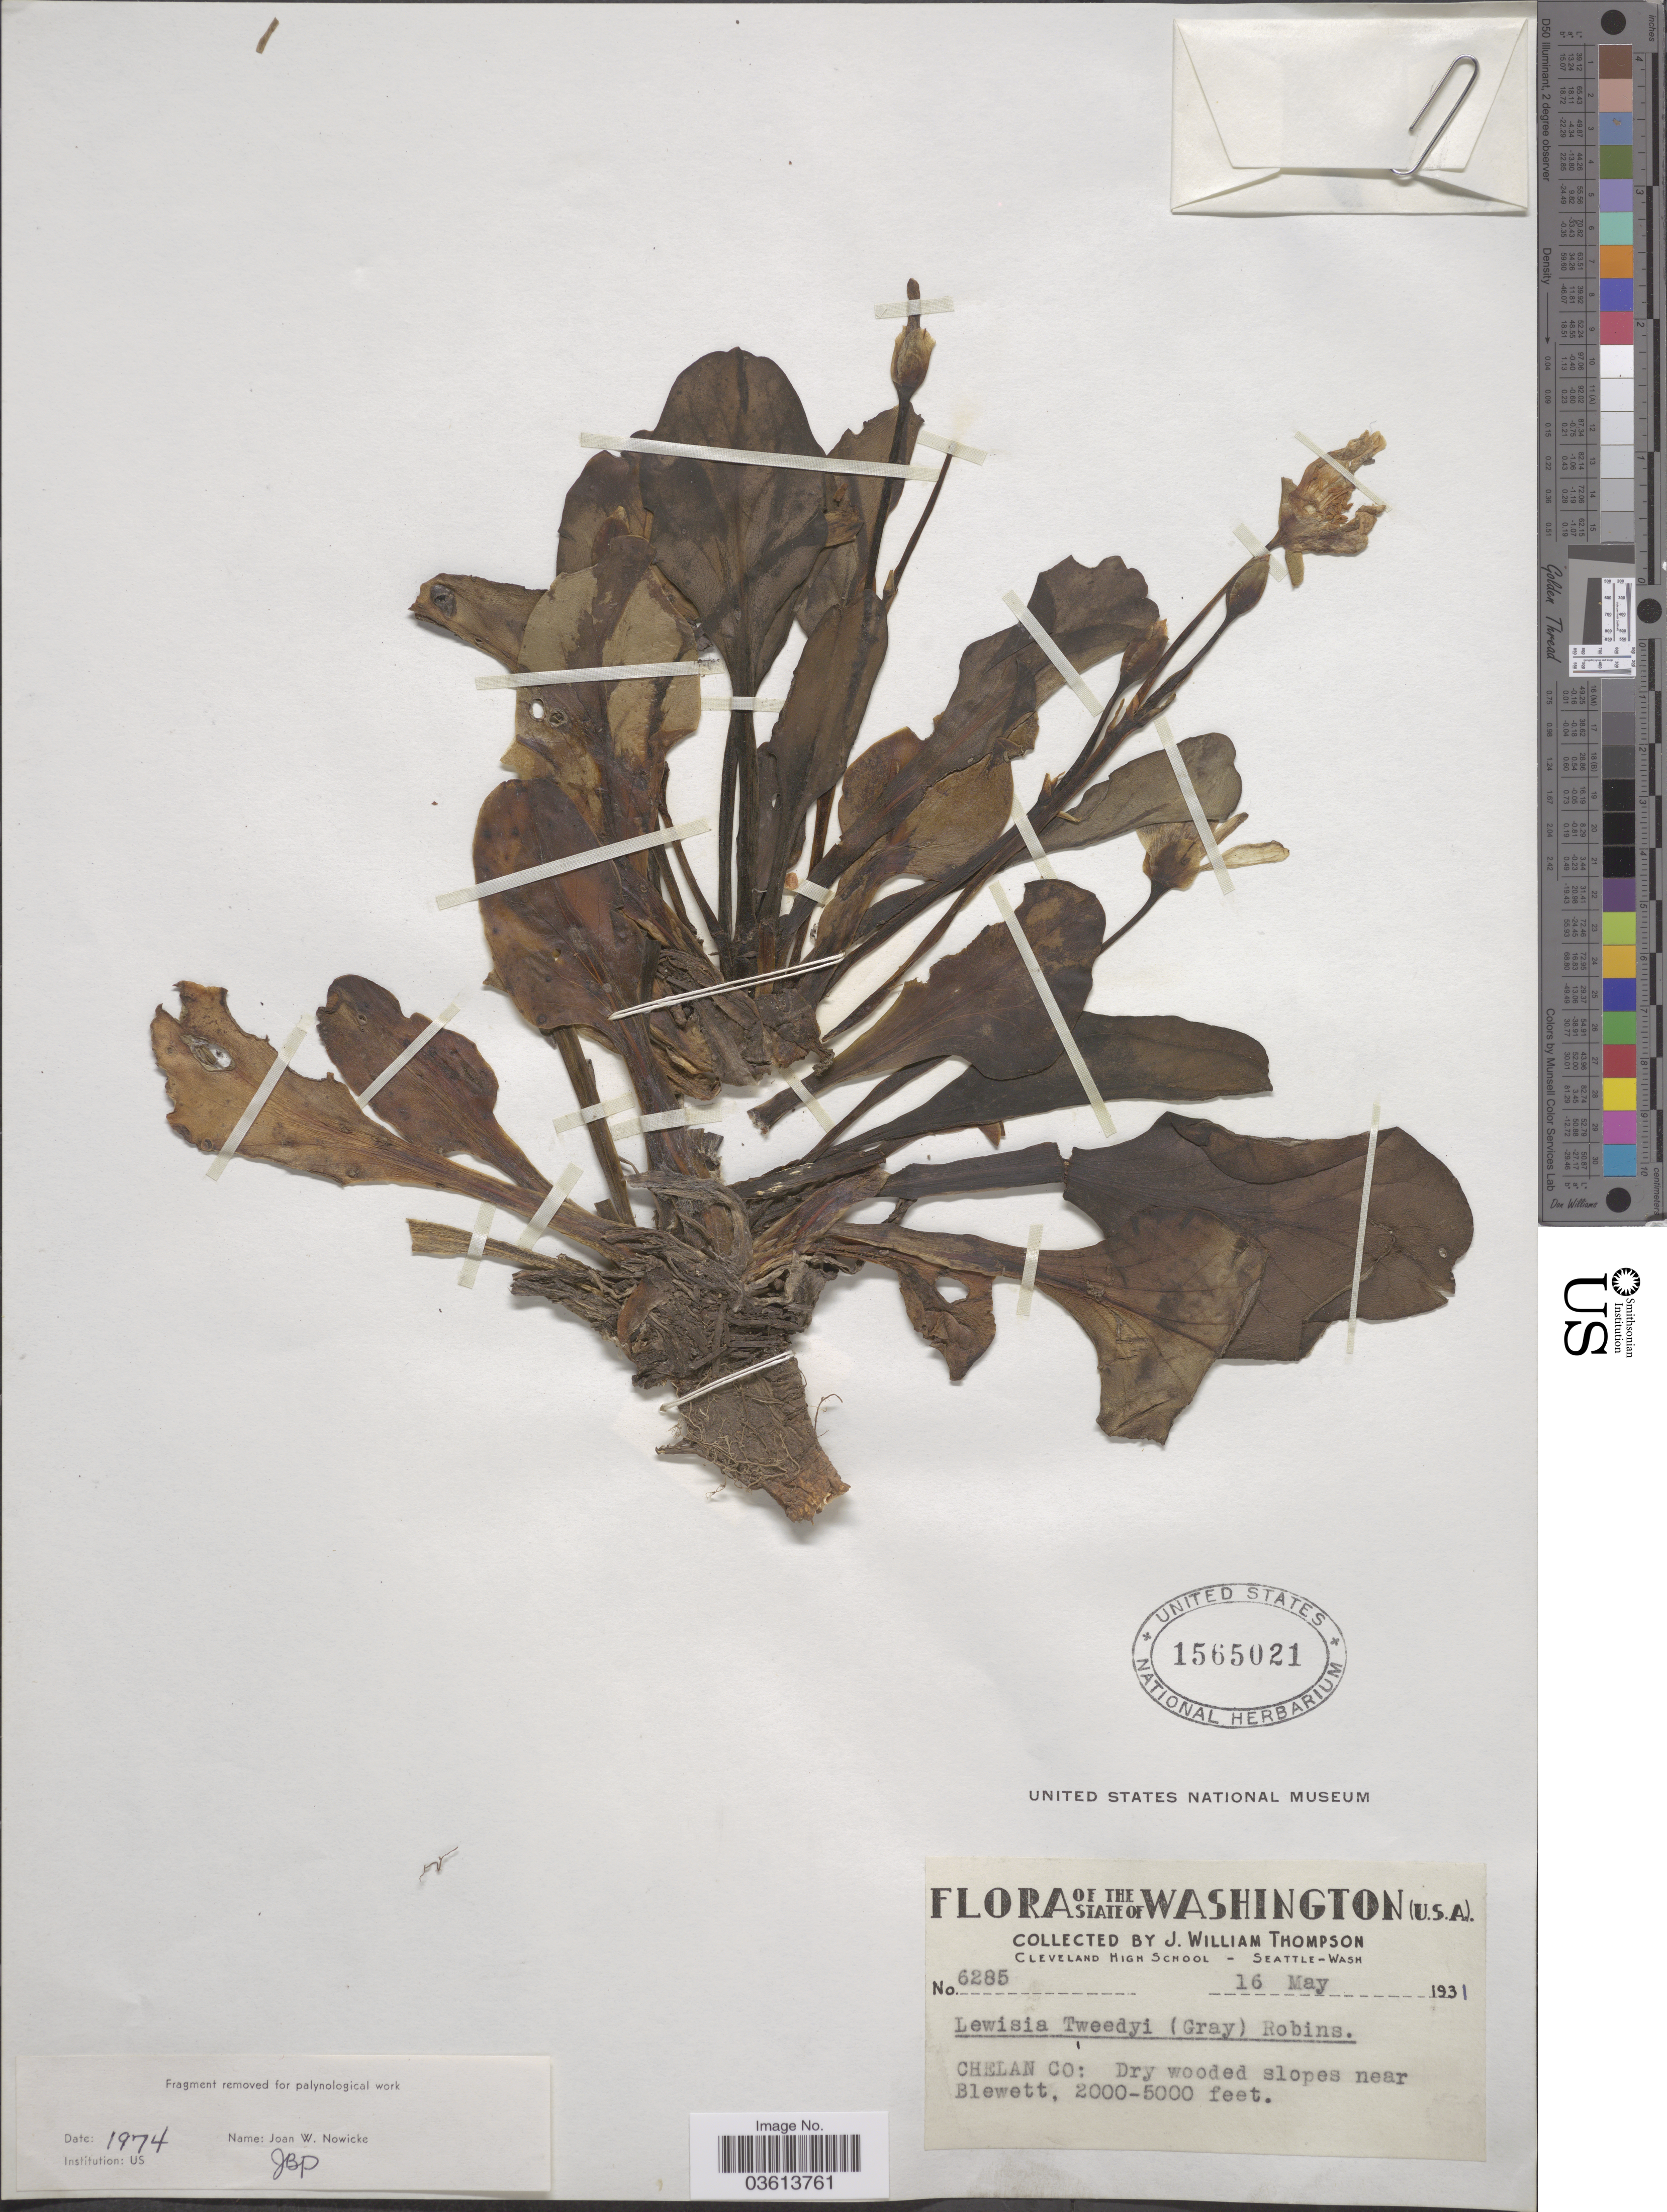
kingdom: Plantae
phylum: Tracheophyta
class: Magnoliopsida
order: Caryophyllales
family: Montiaceae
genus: Lewisiopsis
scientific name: Lewisiopsis tweedyi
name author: (A. Gray) Govaerts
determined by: Strong, Mark T., (BOT), Smithsonian Institution - National Museum of Natural History (UNITED STATES)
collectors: J. W. Thompson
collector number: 6285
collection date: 1931-05-16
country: United States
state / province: Washington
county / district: Chelan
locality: Chelan Co: Dry wooded slopes near Blewett.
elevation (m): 610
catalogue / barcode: US 1565021